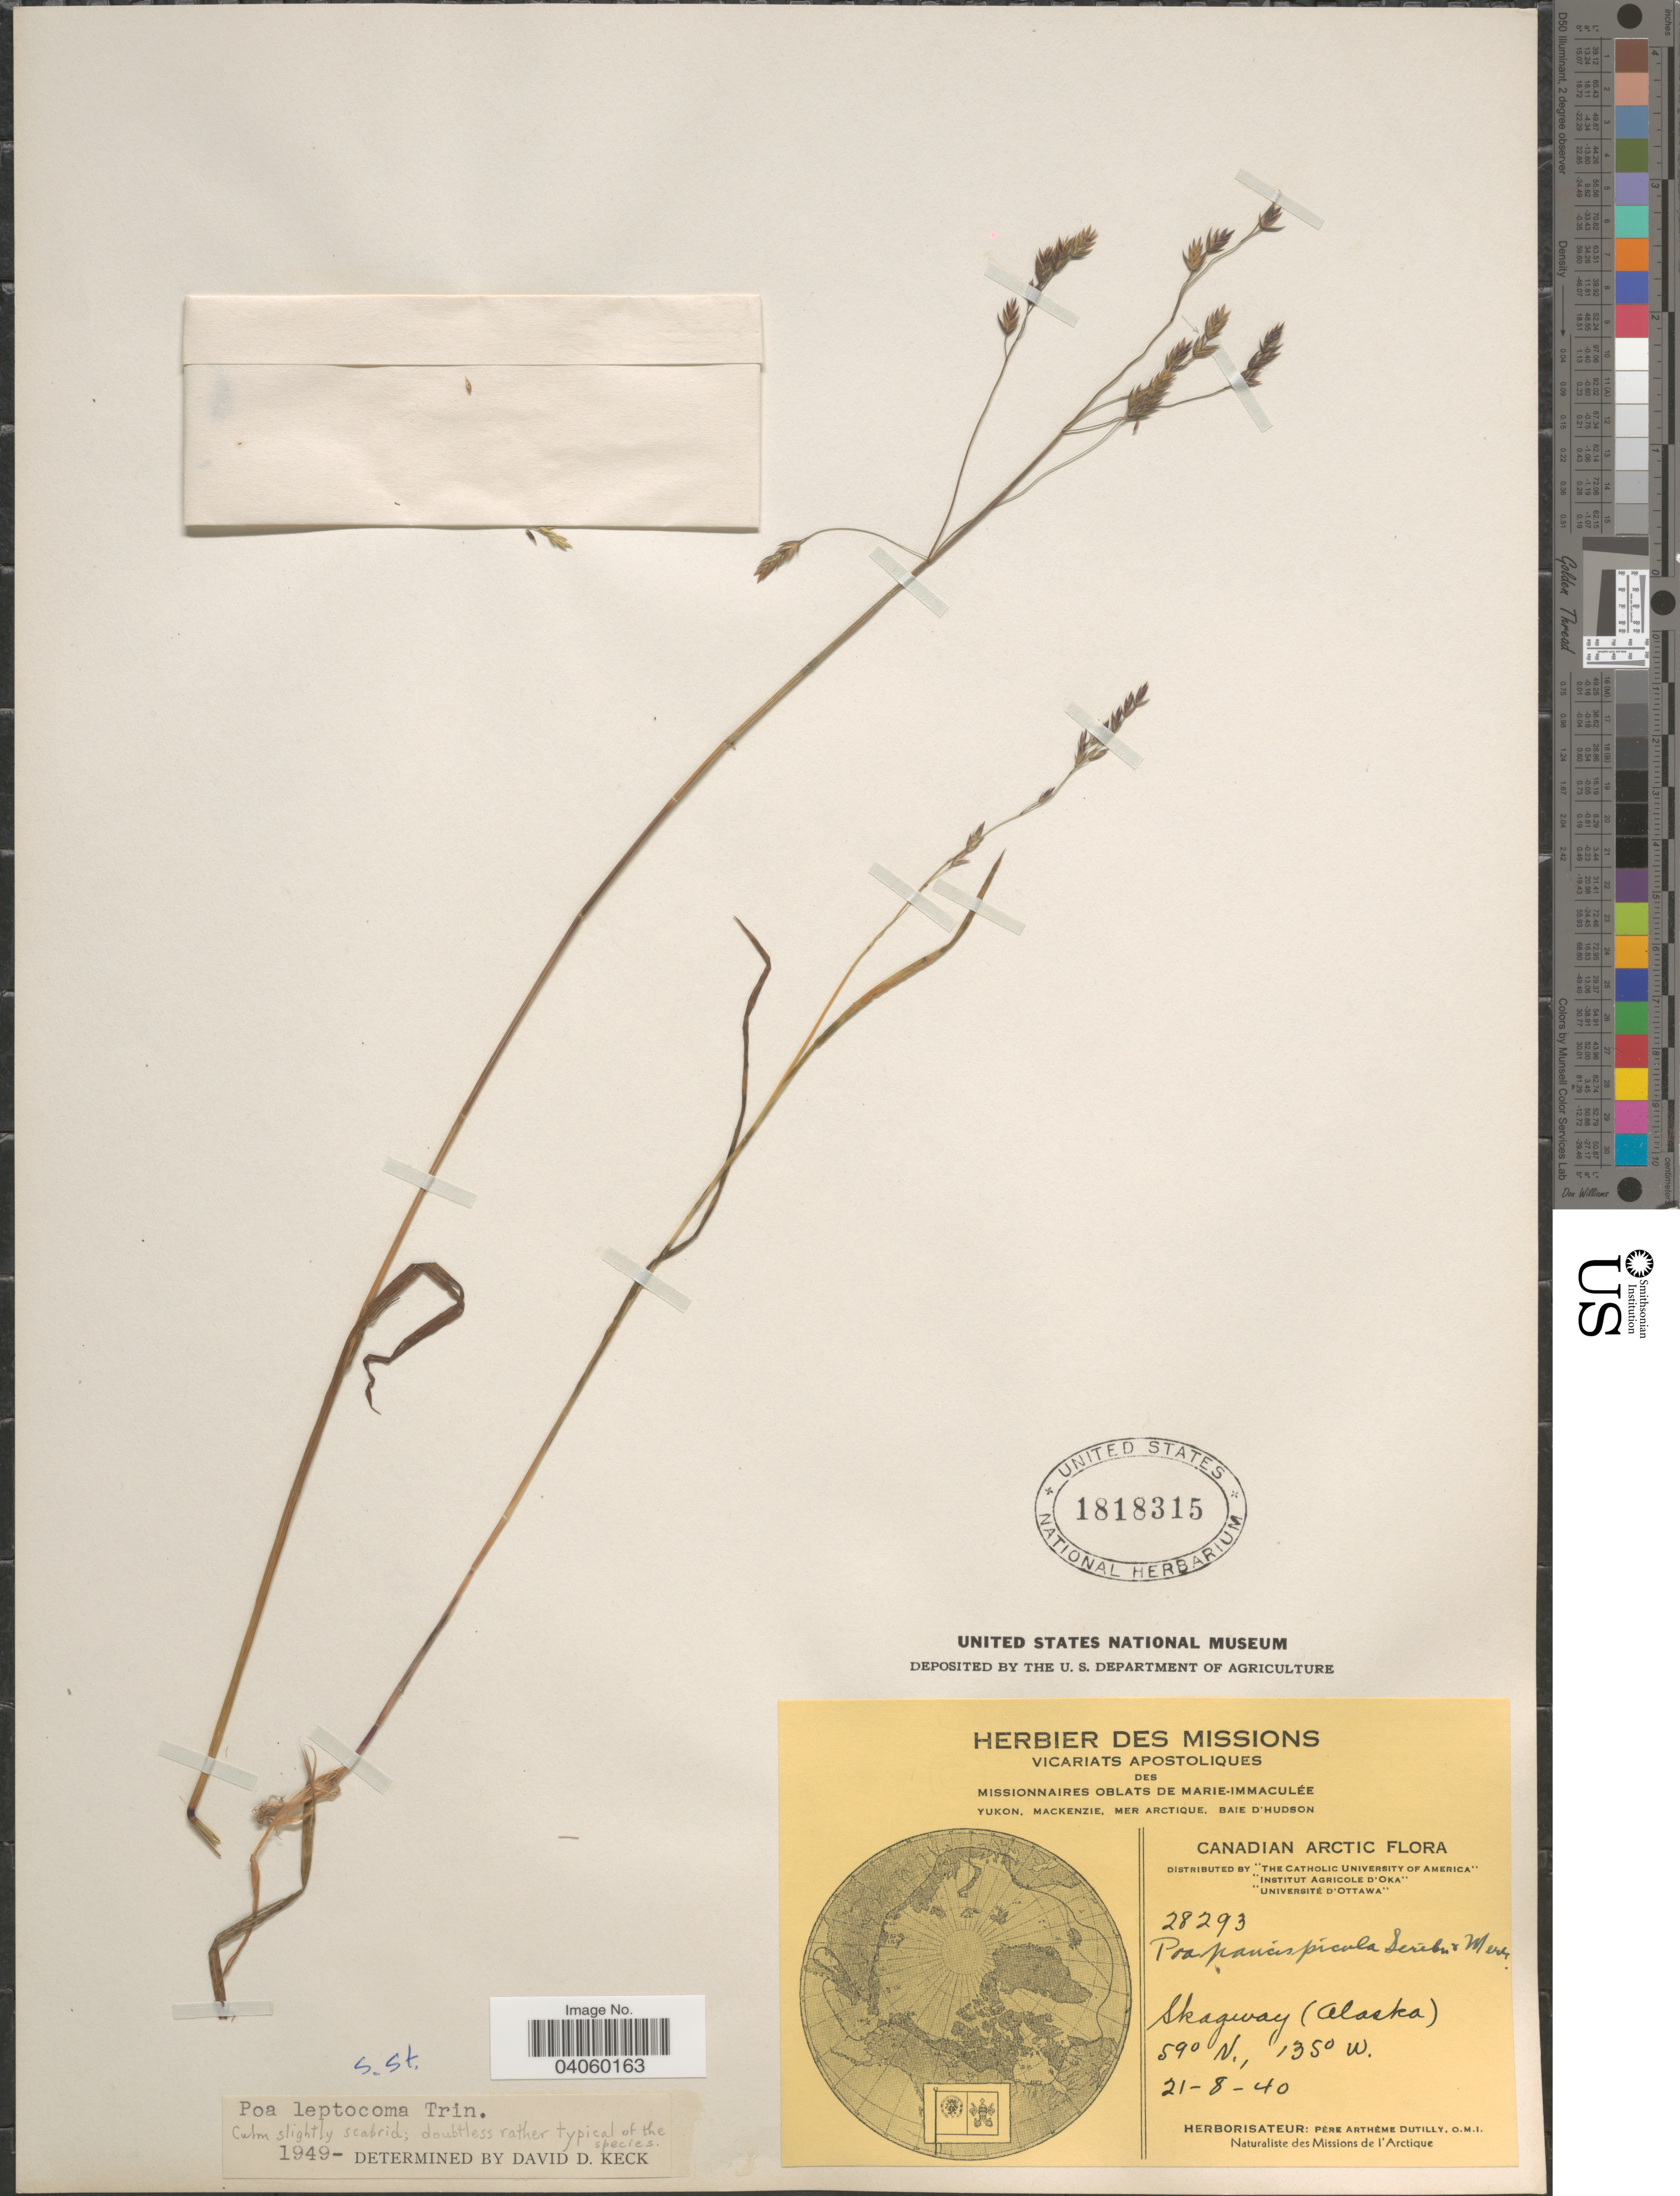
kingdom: Plantae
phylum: Tracheophyta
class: Liliopsida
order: Poales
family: Poaceae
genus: Poa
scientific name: Poa leptocoma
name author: Trin.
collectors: P. Dutilly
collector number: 28293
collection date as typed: Transcribed d/m/y: 21/8/40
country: Canada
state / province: Yukon Territory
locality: Canadian Arctic. Skagway (Alaska).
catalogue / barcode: US 1818315